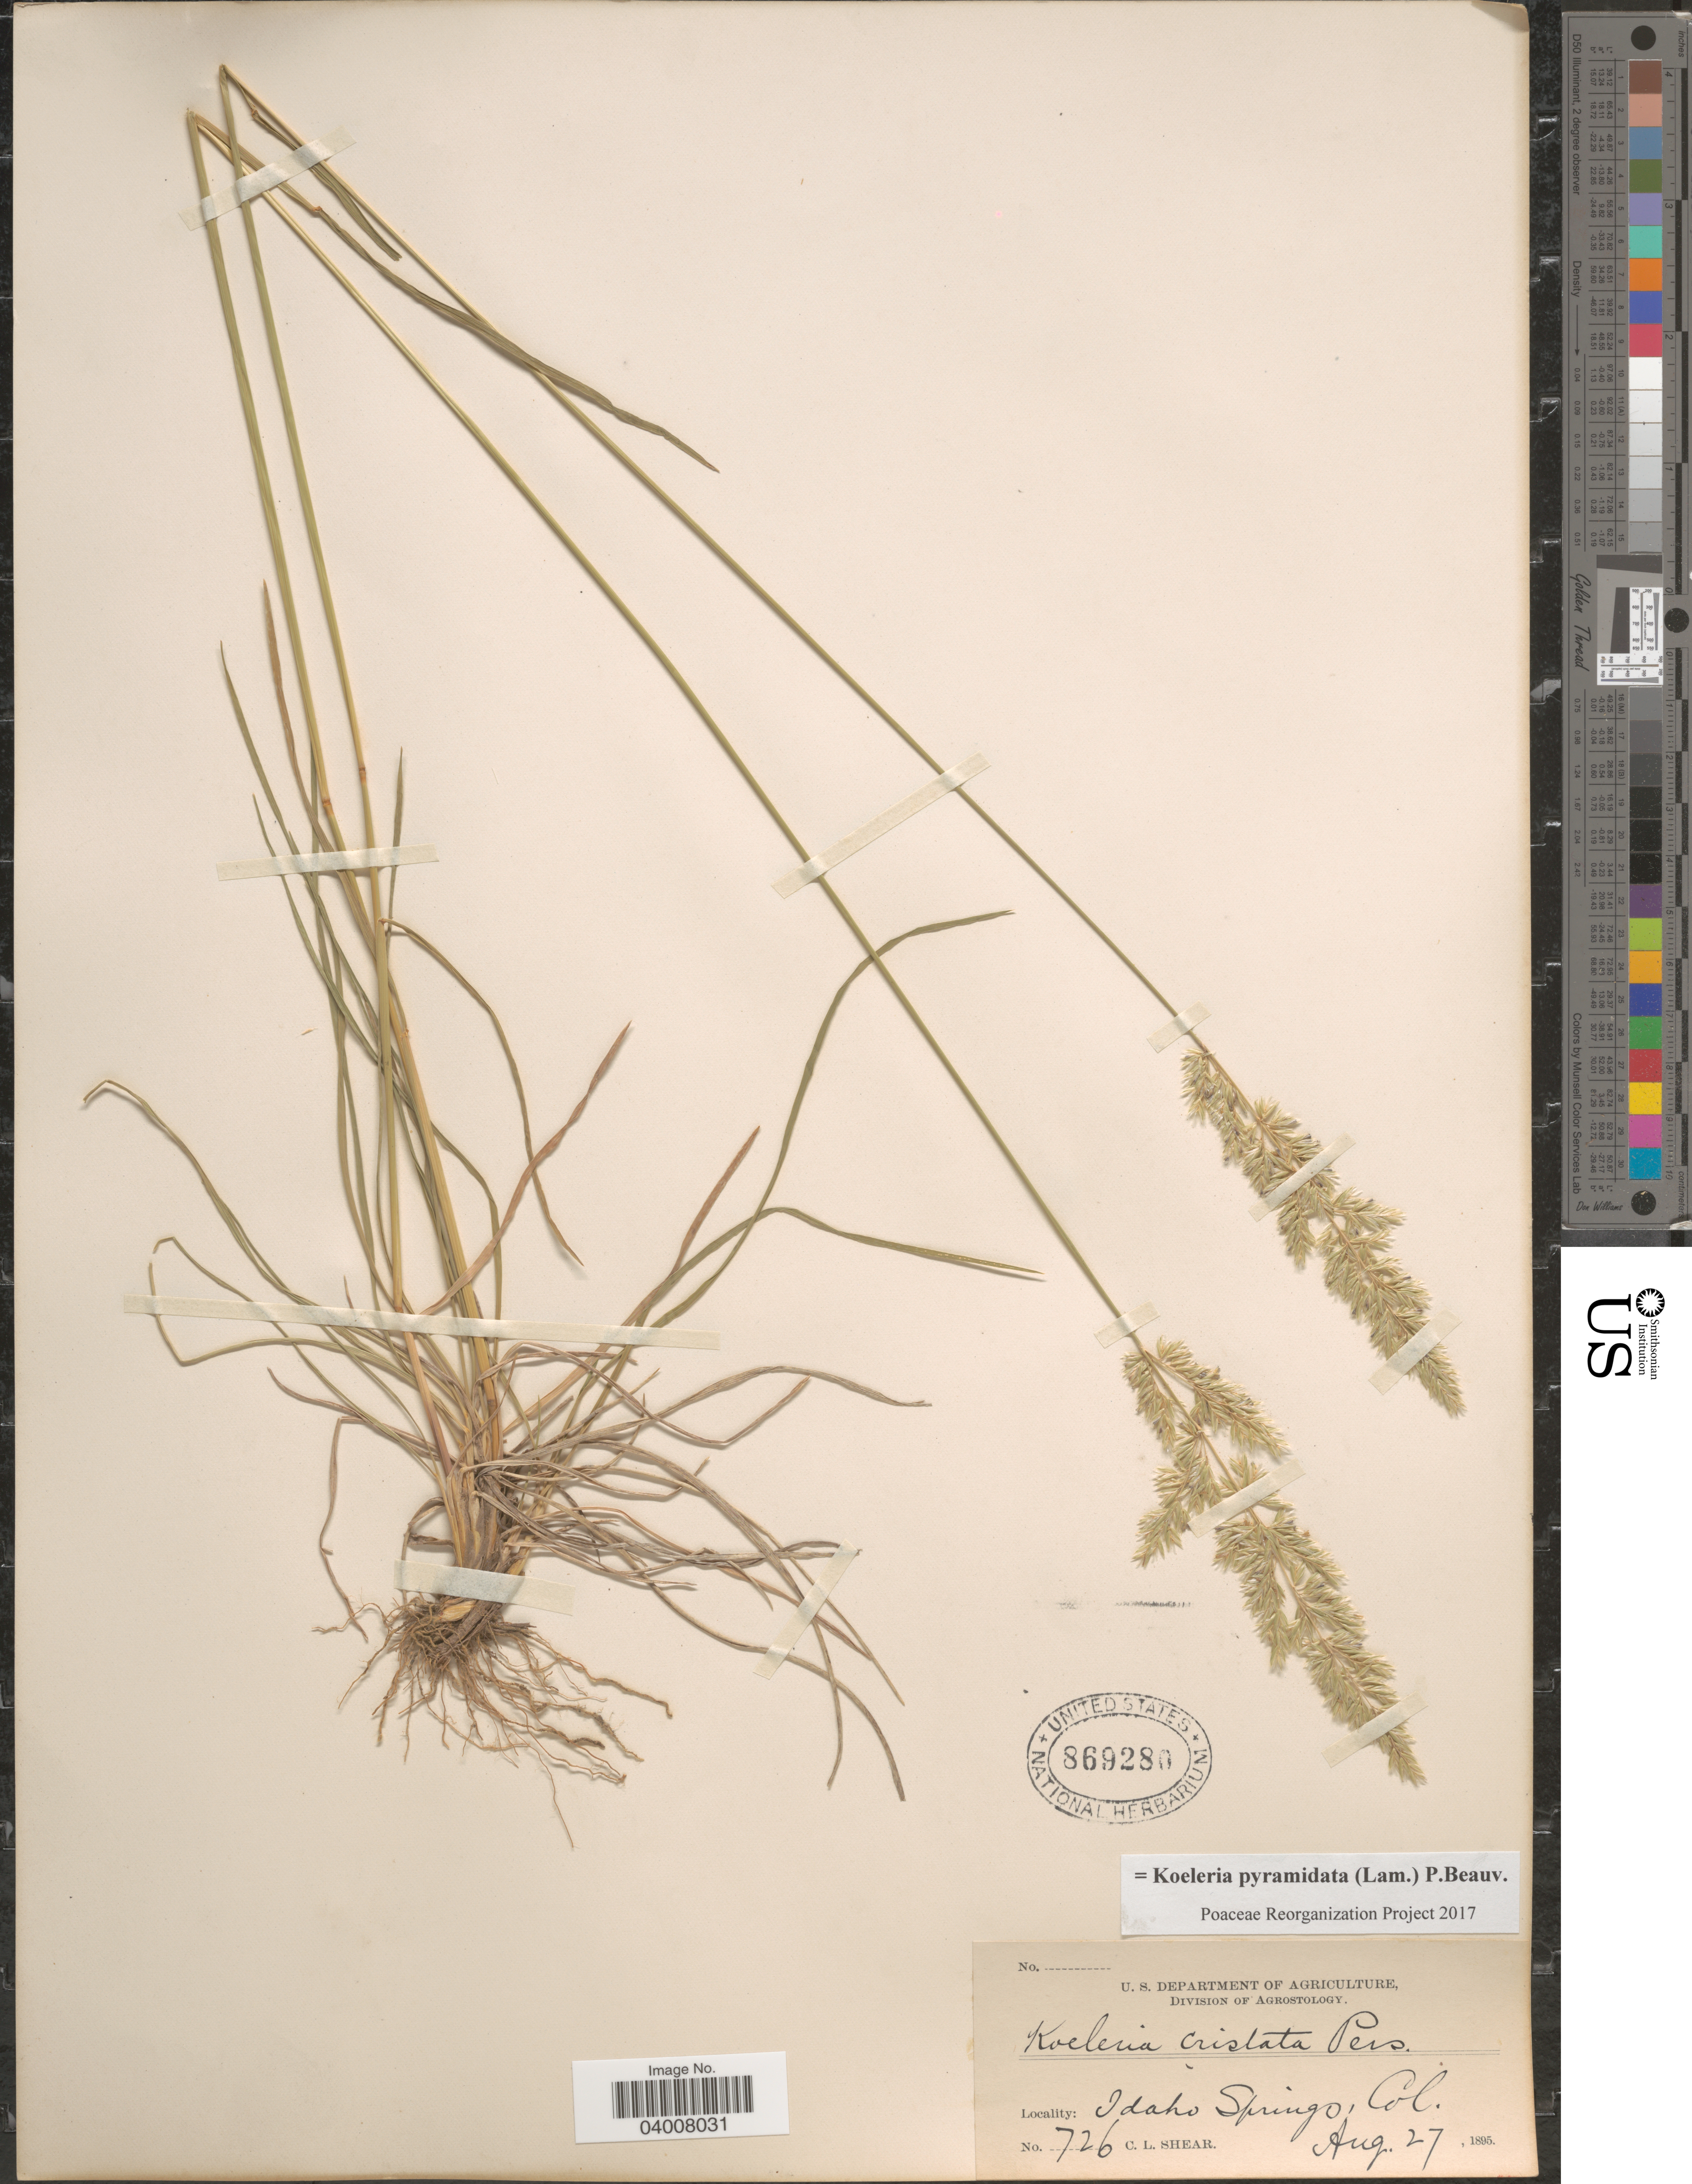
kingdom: Plantae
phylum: Tracheophyta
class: Liliopsida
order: Poales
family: Poaceae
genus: Koeleria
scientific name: Koeleria pyramidata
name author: (Lam.) P. Beauv.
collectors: C. L. Shear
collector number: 726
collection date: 1895-08-27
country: United States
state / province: Colorado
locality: Idaho Springs.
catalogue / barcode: US 869280